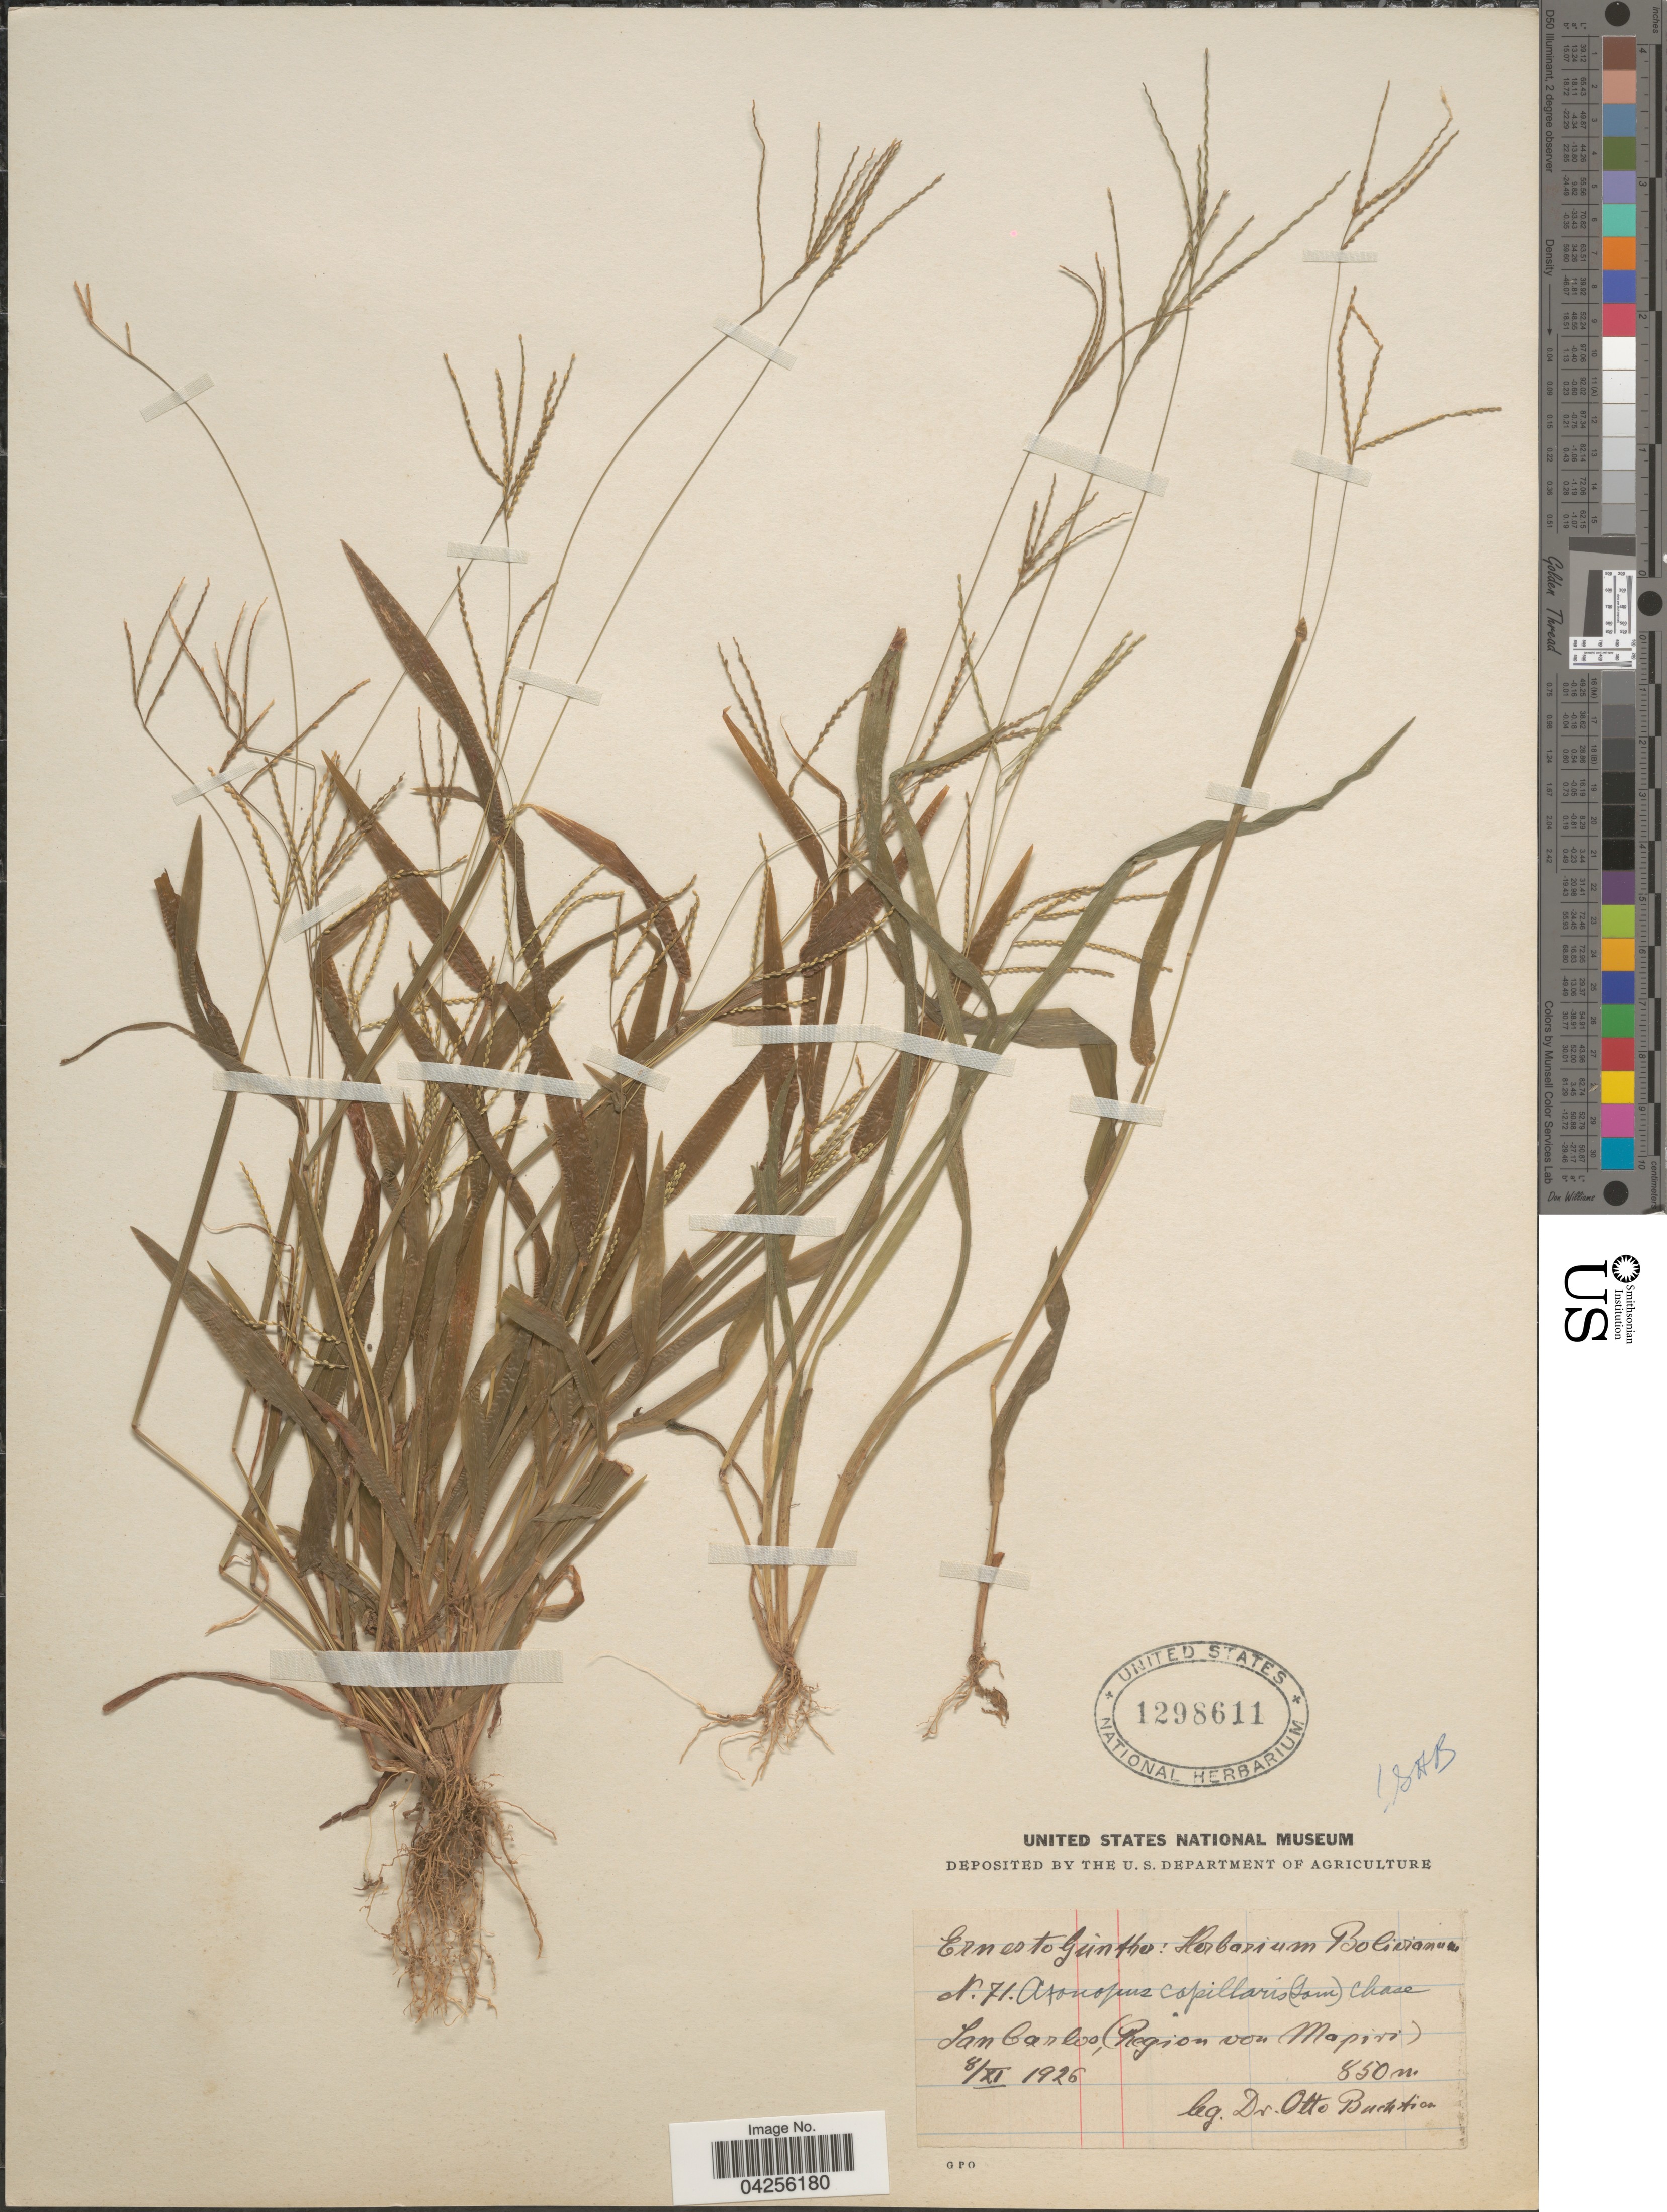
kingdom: Plantae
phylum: Tracheophyta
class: Liliopsida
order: Poales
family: Poaceae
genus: Axonopus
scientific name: Axonopus capillaris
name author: (Lam.) Chase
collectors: O. Buchtien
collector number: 71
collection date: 1926-11-08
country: Bolivia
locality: San Carlos, (Region von Mapiri).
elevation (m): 850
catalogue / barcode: US 1298611